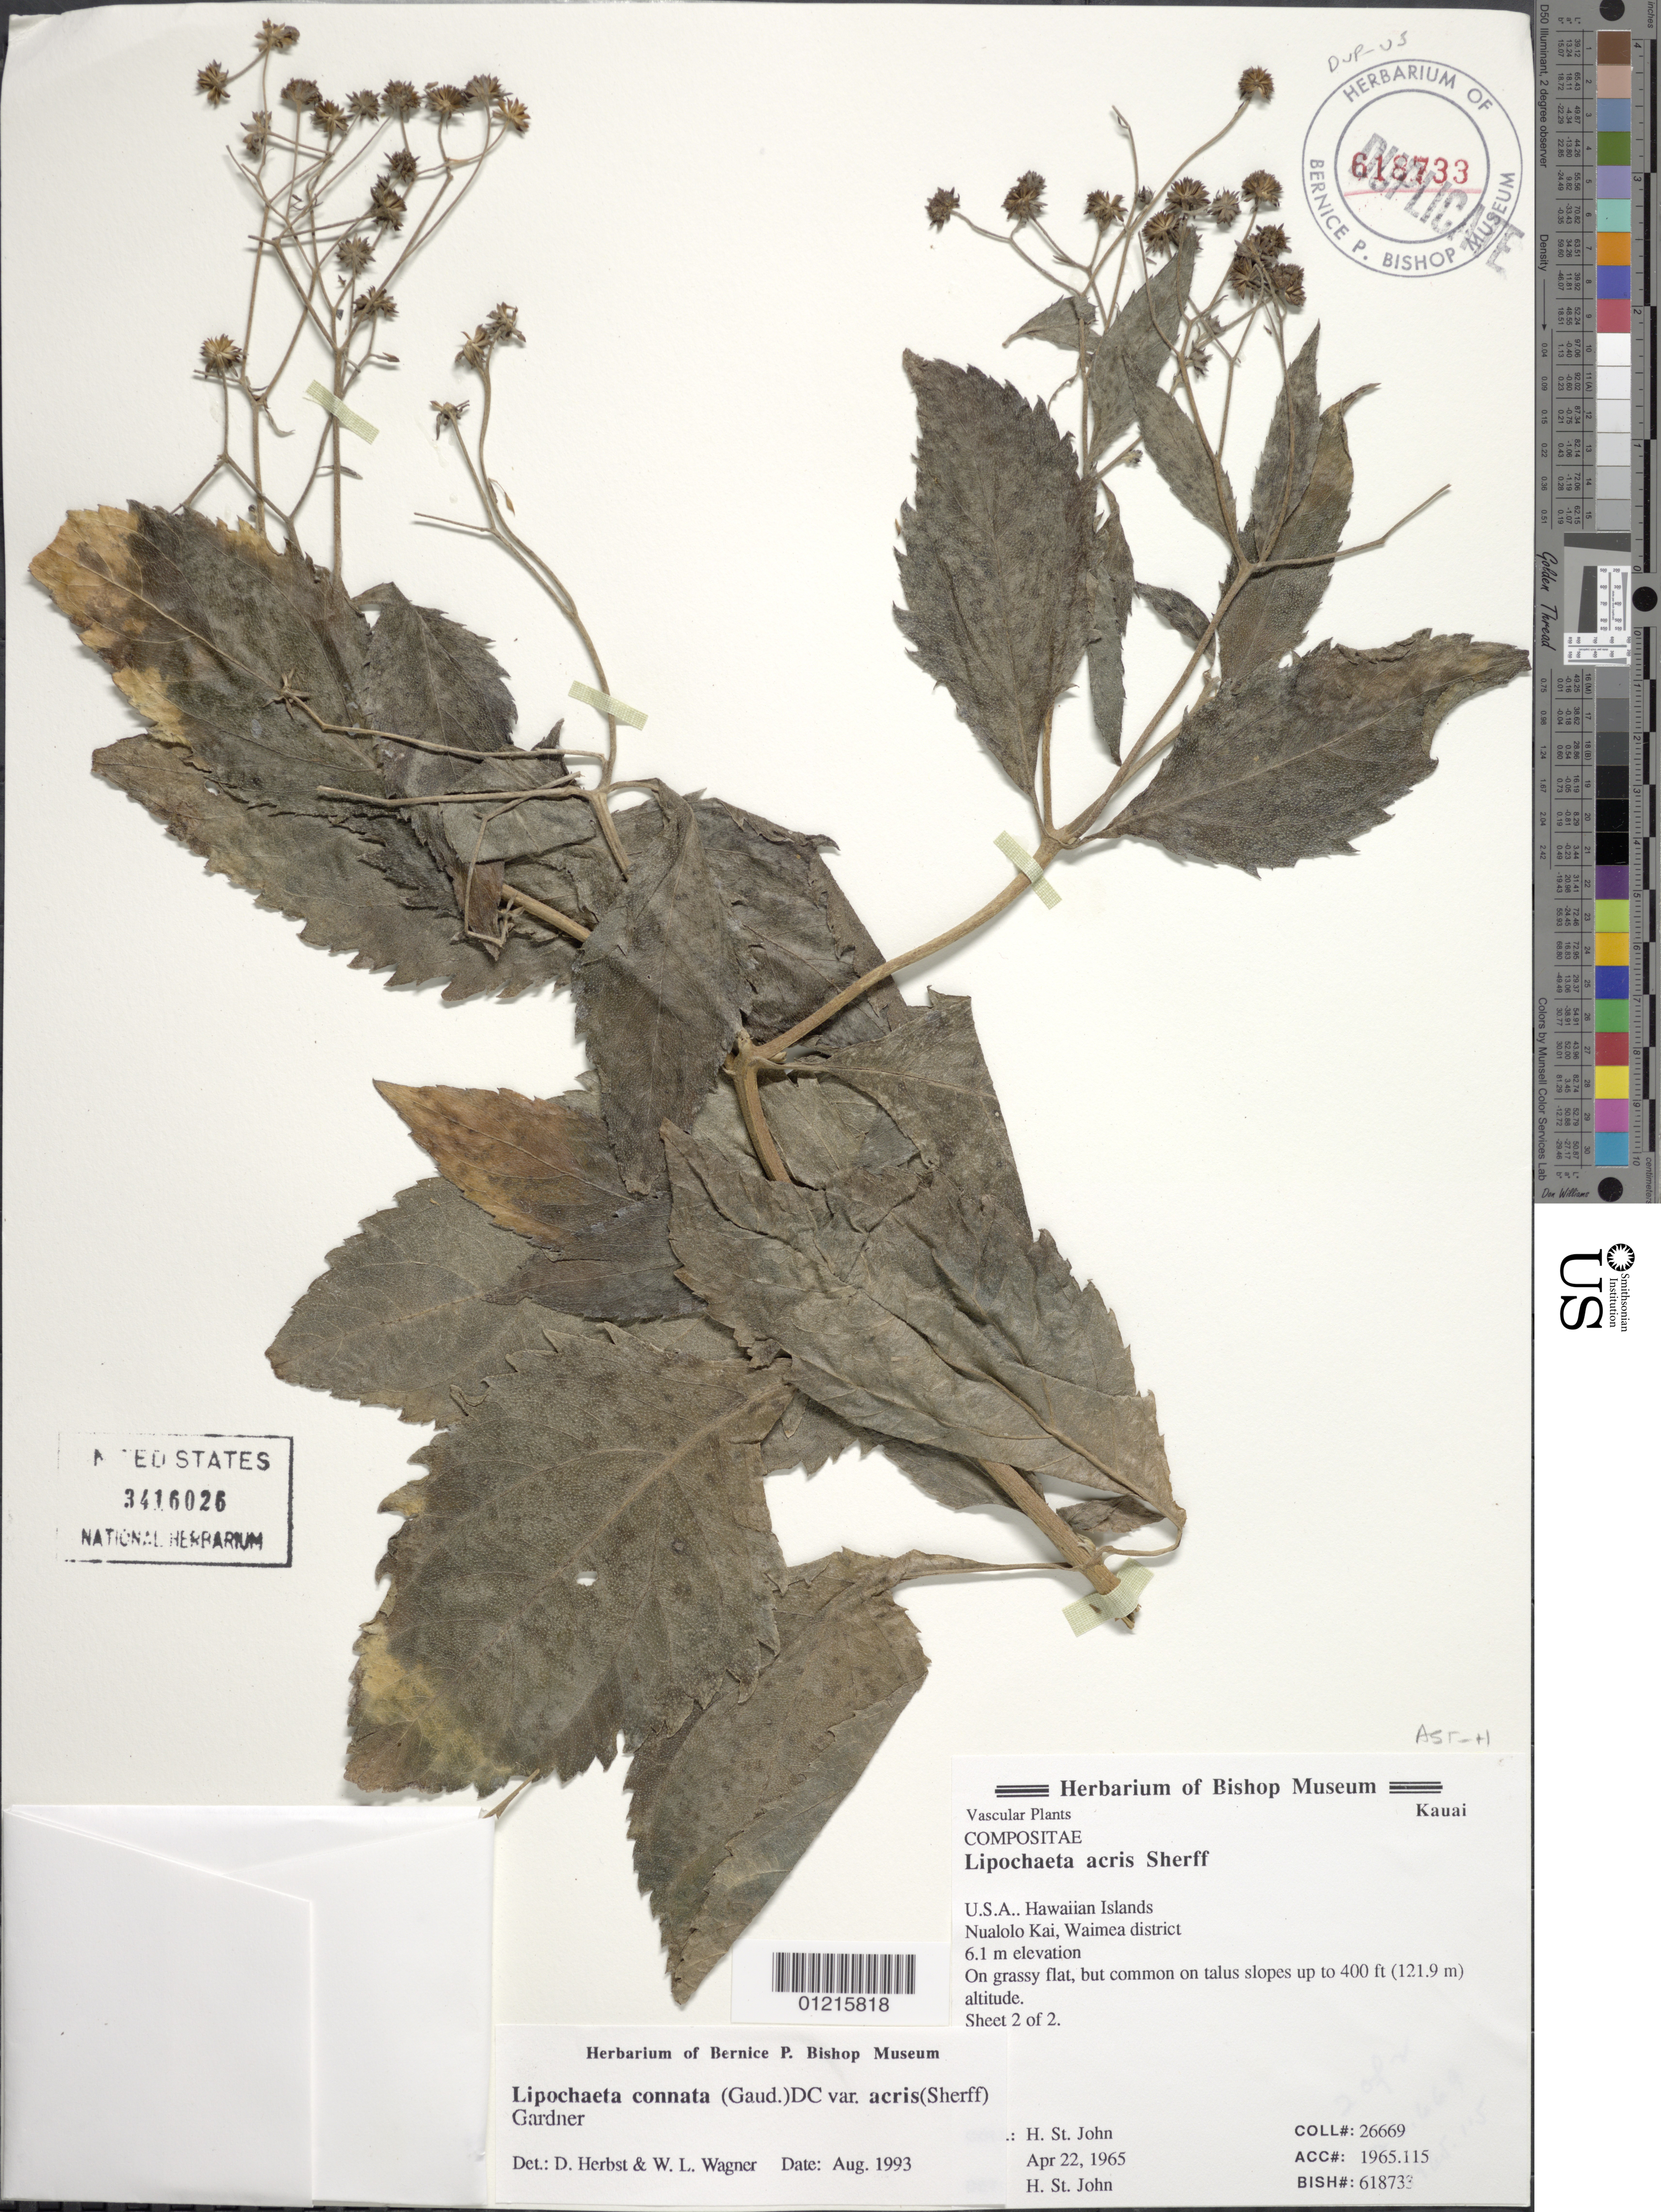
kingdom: Plantae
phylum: Tracheophyta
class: Magnoliopsida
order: Asterales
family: Asteraceae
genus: Lipochaeta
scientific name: Lipochaeta connata subsp. acris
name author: (Sherff) W.L. Wagner & H. Rob.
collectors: H. St. John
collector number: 26669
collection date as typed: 22 Apr 1965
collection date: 1965-04-22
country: United States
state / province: Hawaii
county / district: Kauai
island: Kaua'i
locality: Waimea District, Naualolo Kai.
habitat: Grassy flat.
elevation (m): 6.1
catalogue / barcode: US 3416026